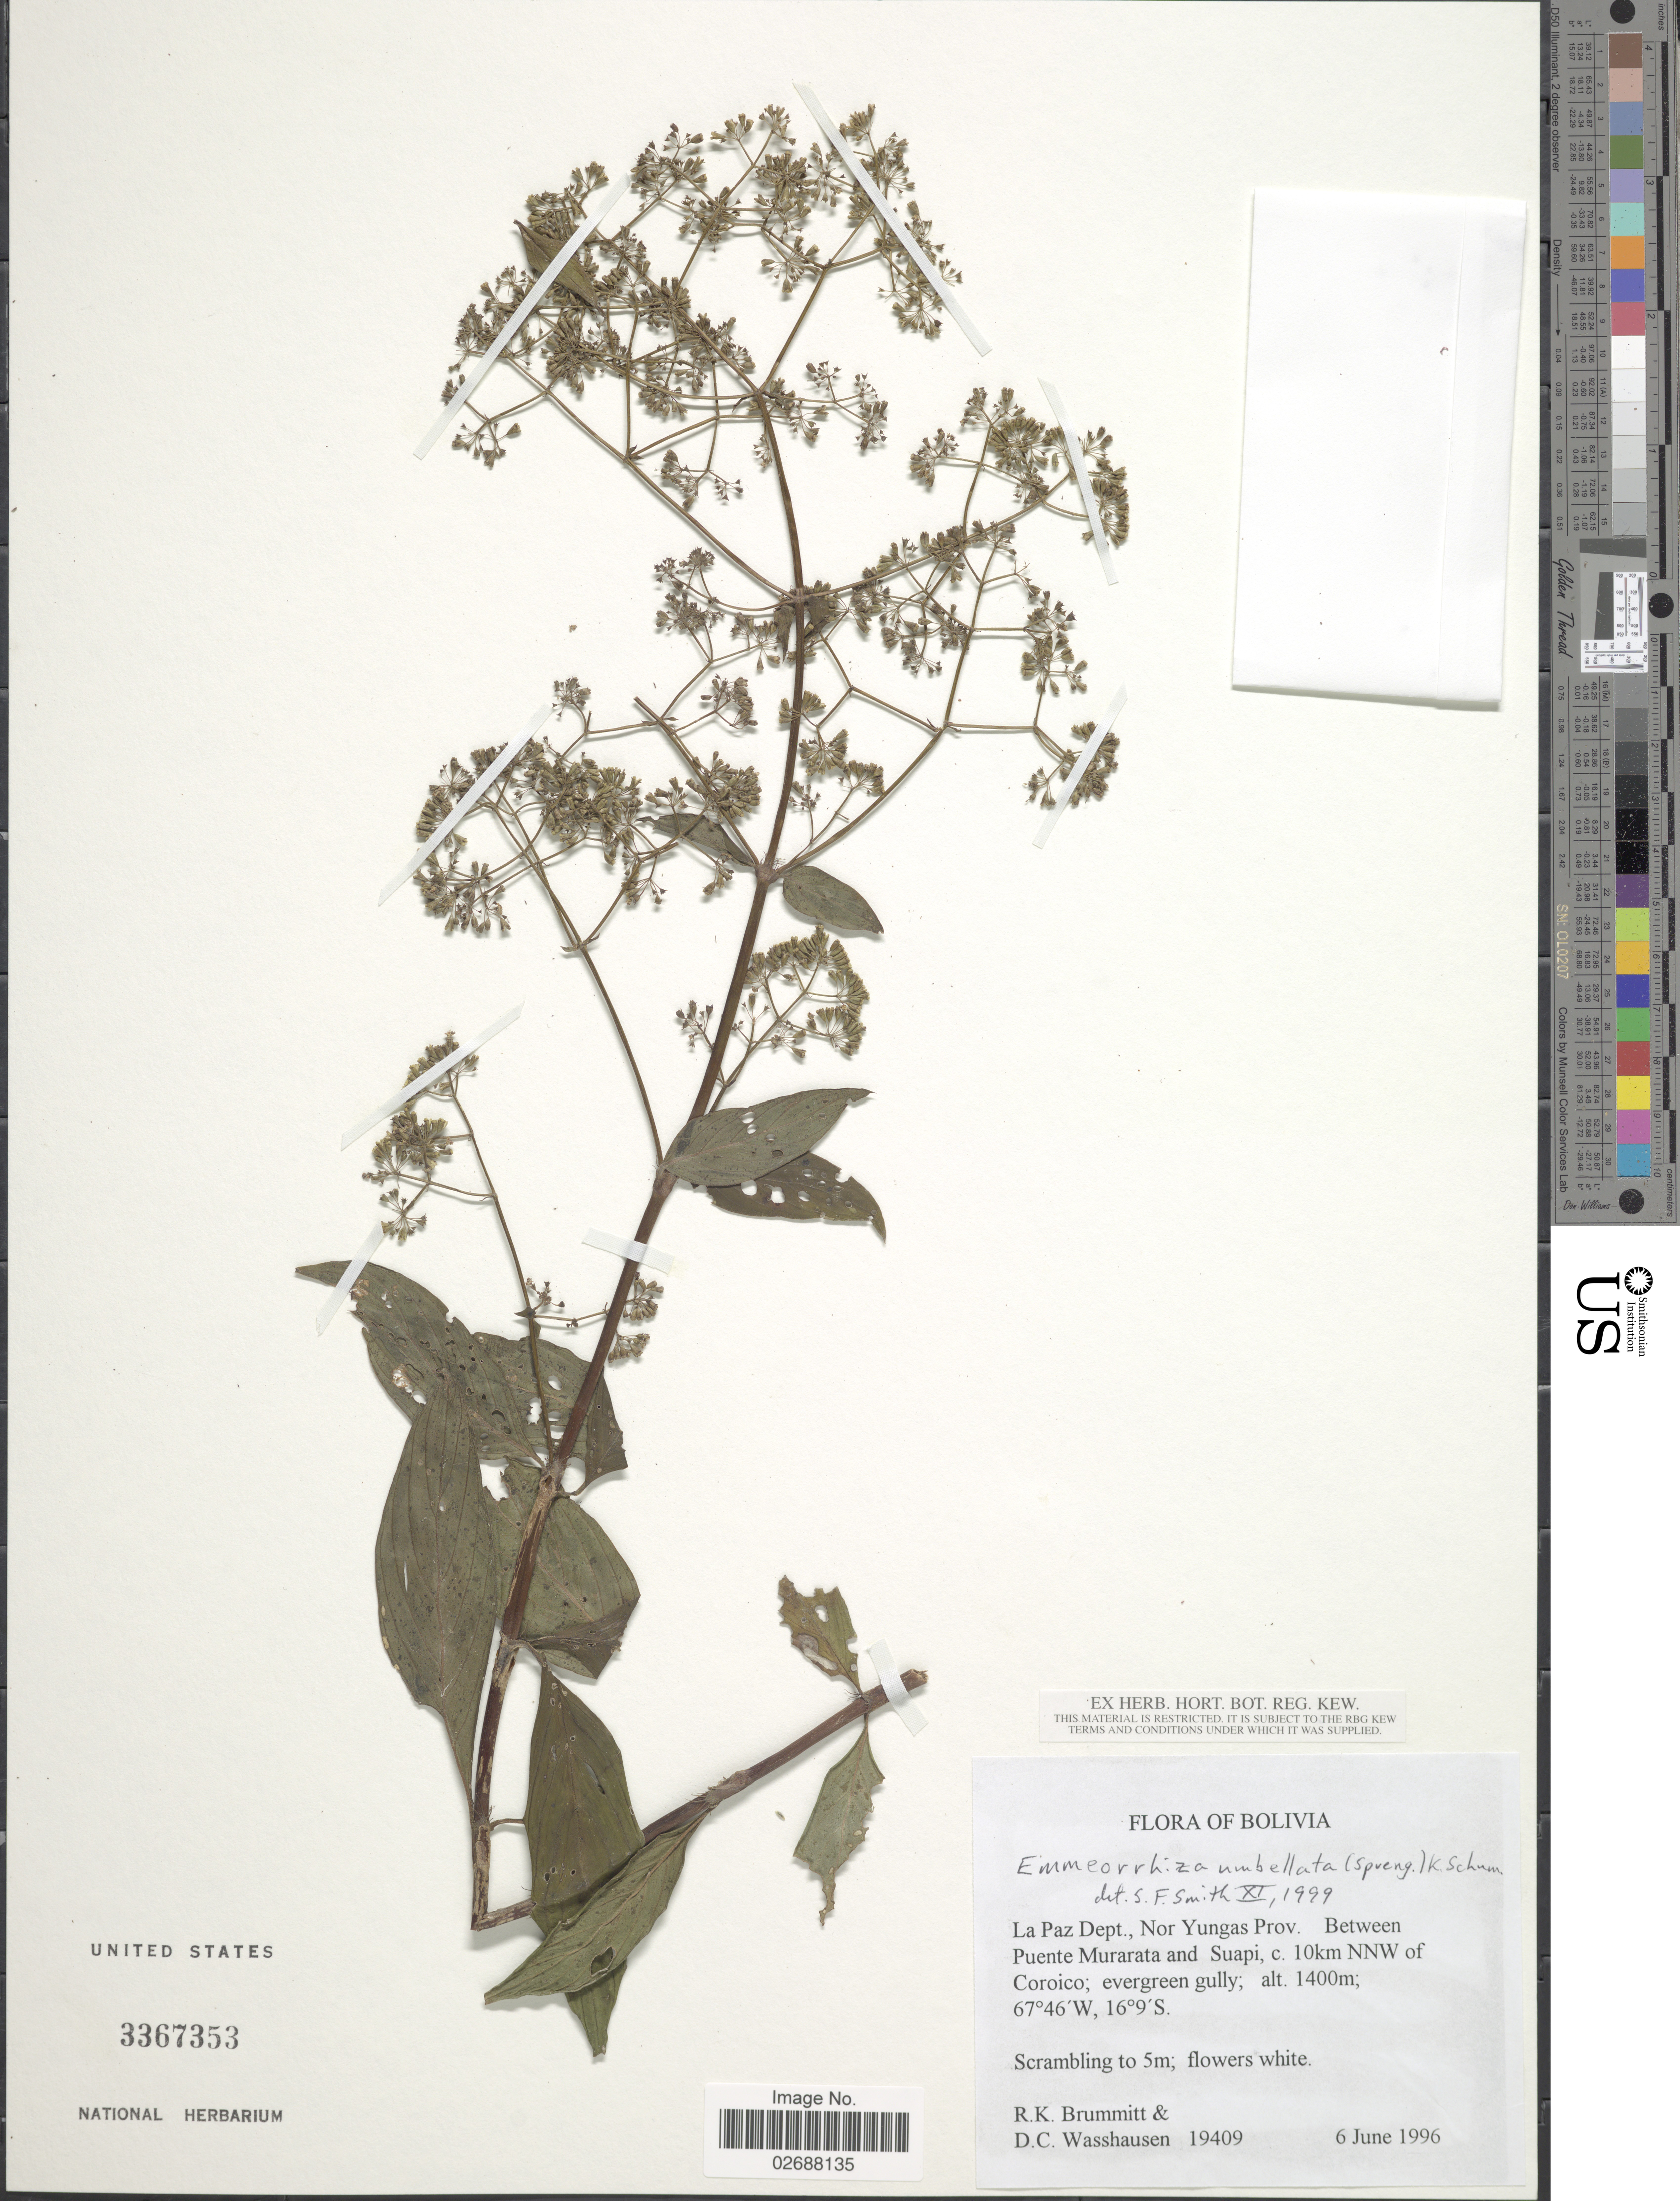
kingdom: Plantae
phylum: Tracheophyta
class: Magnoliopsida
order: Gentianales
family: Rubiaceae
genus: Emmeorhiza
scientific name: Emmeorhiza umbellata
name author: (Spreng.) K. Schum.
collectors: R. K. Brummitt & D. C. Wasshausen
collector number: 19409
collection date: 1996-06-06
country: Bolivia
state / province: La Paz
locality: Nor Yungas Prov. Between Puente Murarata and Suapi, c. 10 km NNW of Coroico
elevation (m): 1400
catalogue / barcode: US 3367353